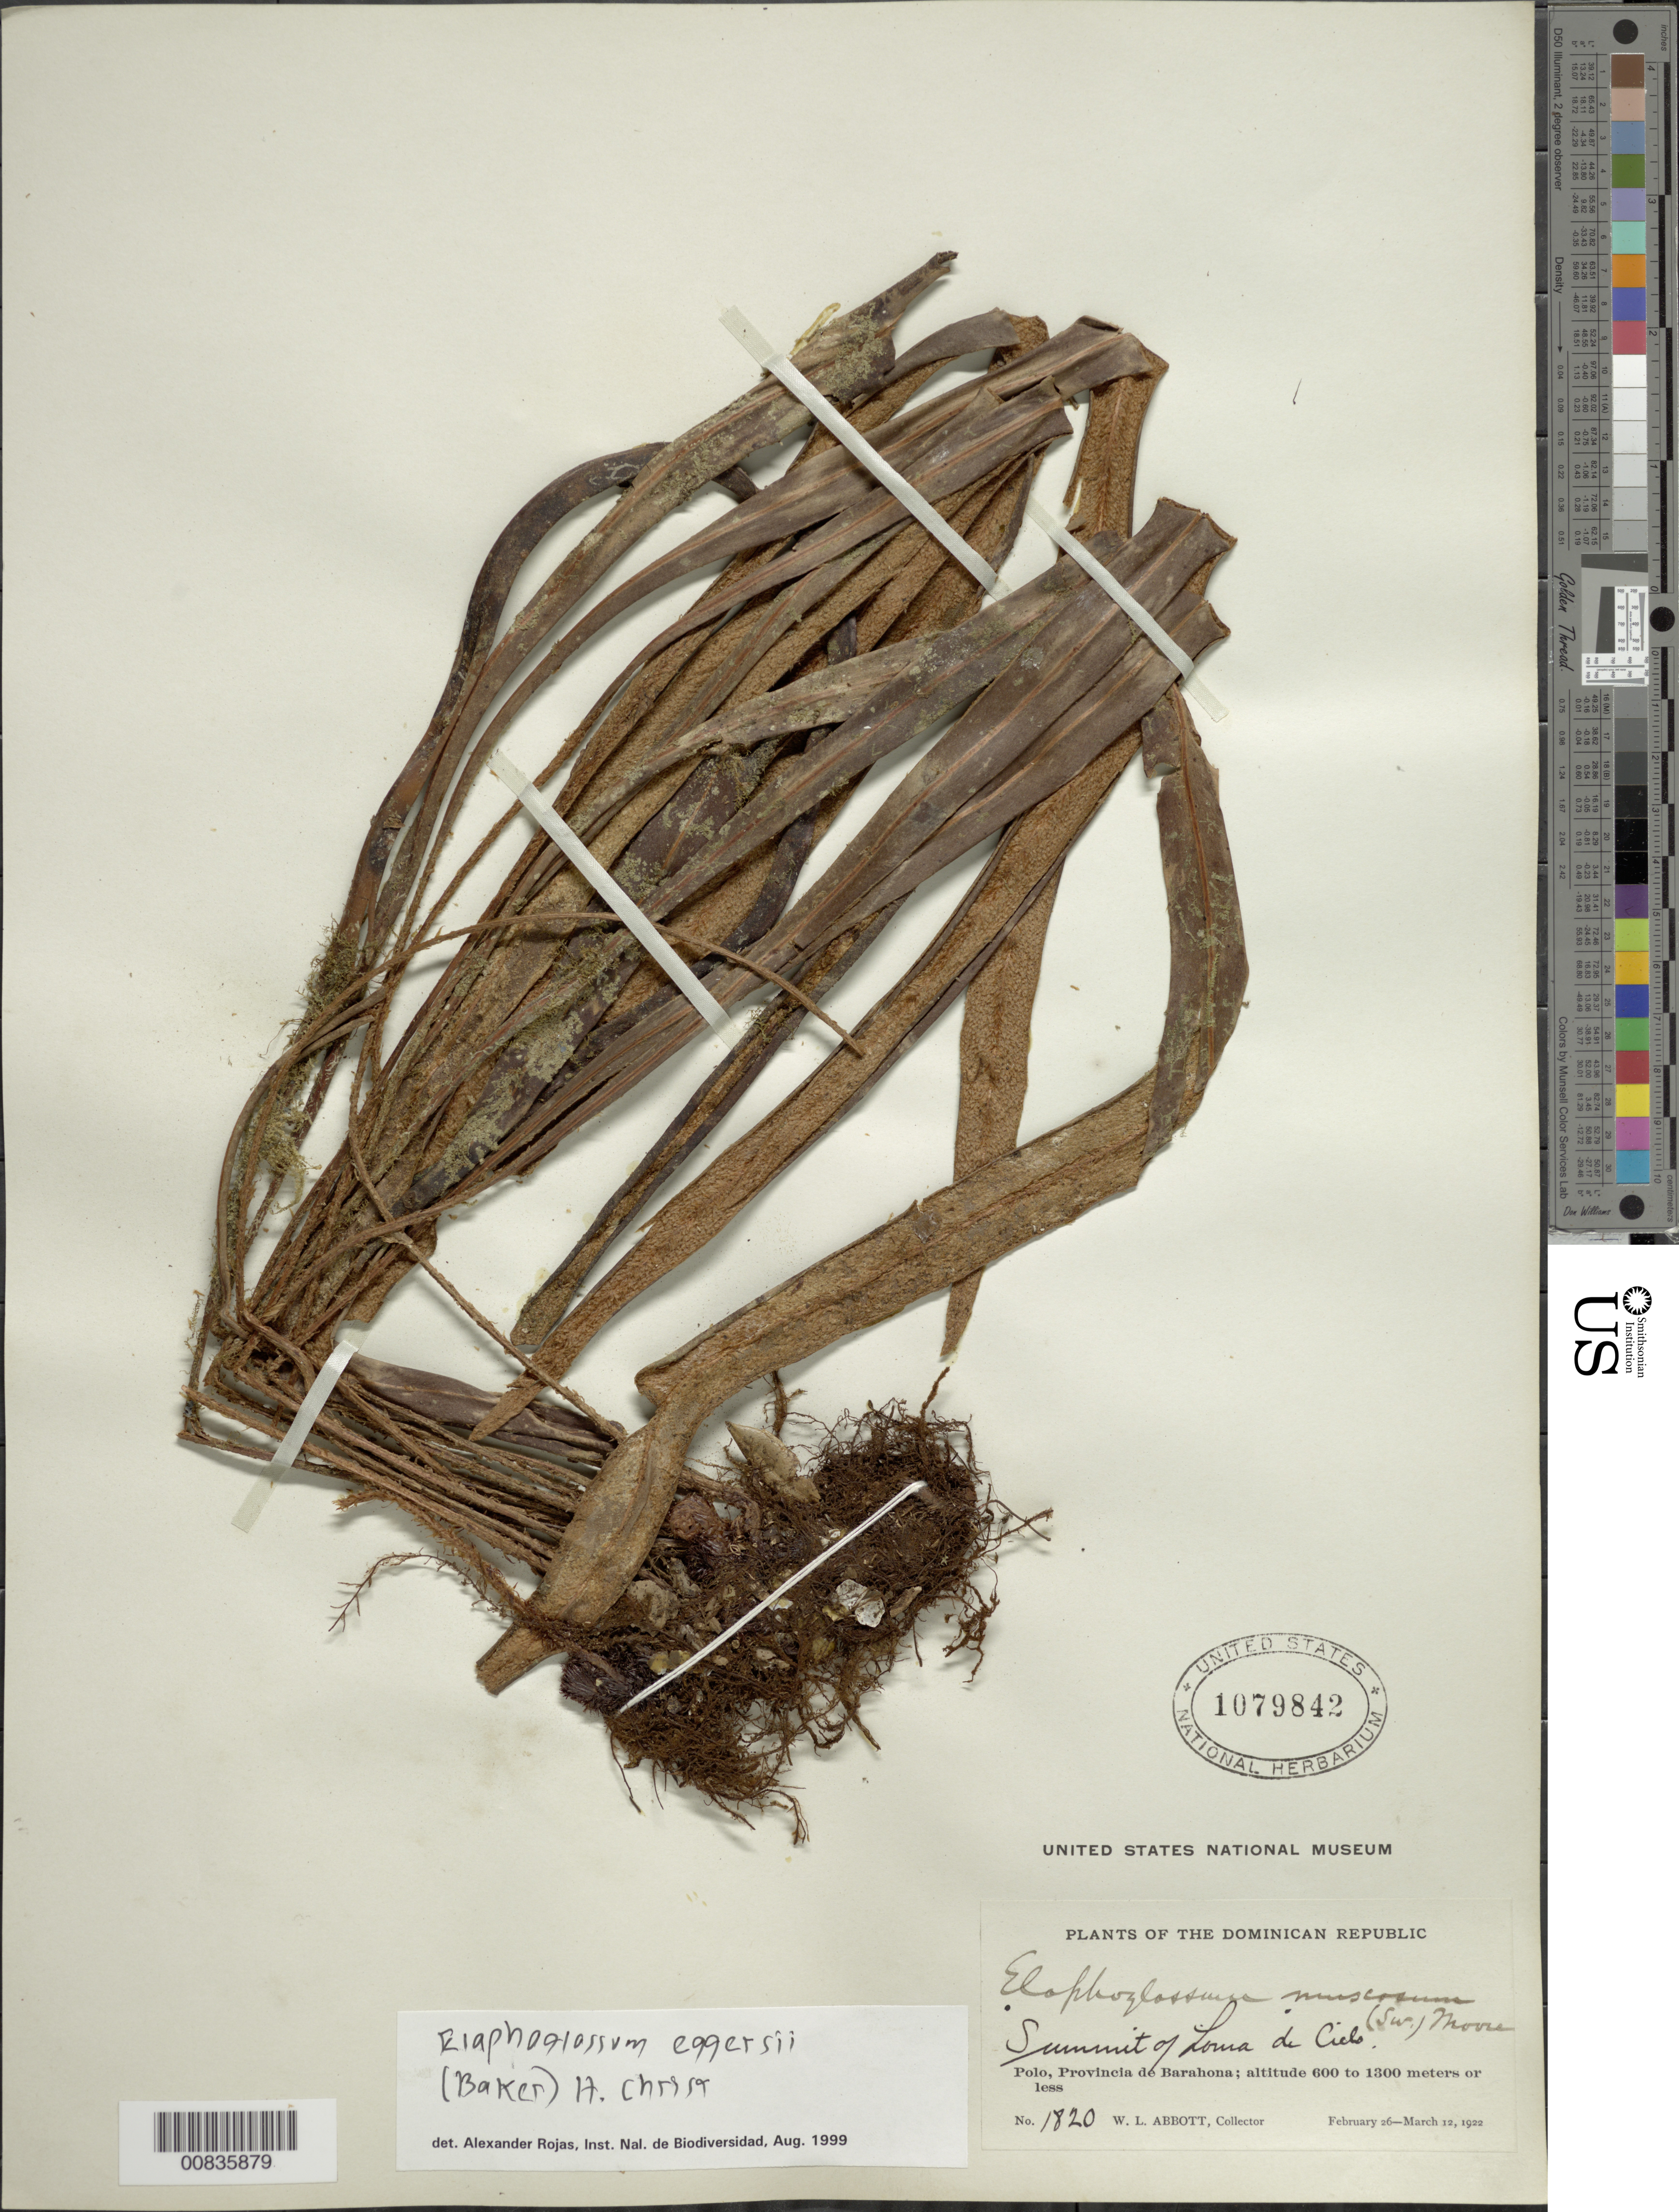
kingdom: Plantae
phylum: Tracheophyta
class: Polypodiopsida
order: Polypodiales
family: Dryopteridaceae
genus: Elaphoglossum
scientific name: Elaphoglossum eggersii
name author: (Baker) Christ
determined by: Rojas, A.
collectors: W. L. Abbott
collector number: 1820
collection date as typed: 26 Feb 1922 to 12 Mar 1922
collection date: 1922-02-26/1922-03-12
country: Dominican Republic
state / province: Barahona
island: Hispaniola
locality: Polo, summit of Loma de Cielo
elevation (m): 600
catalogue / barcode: US 1079842